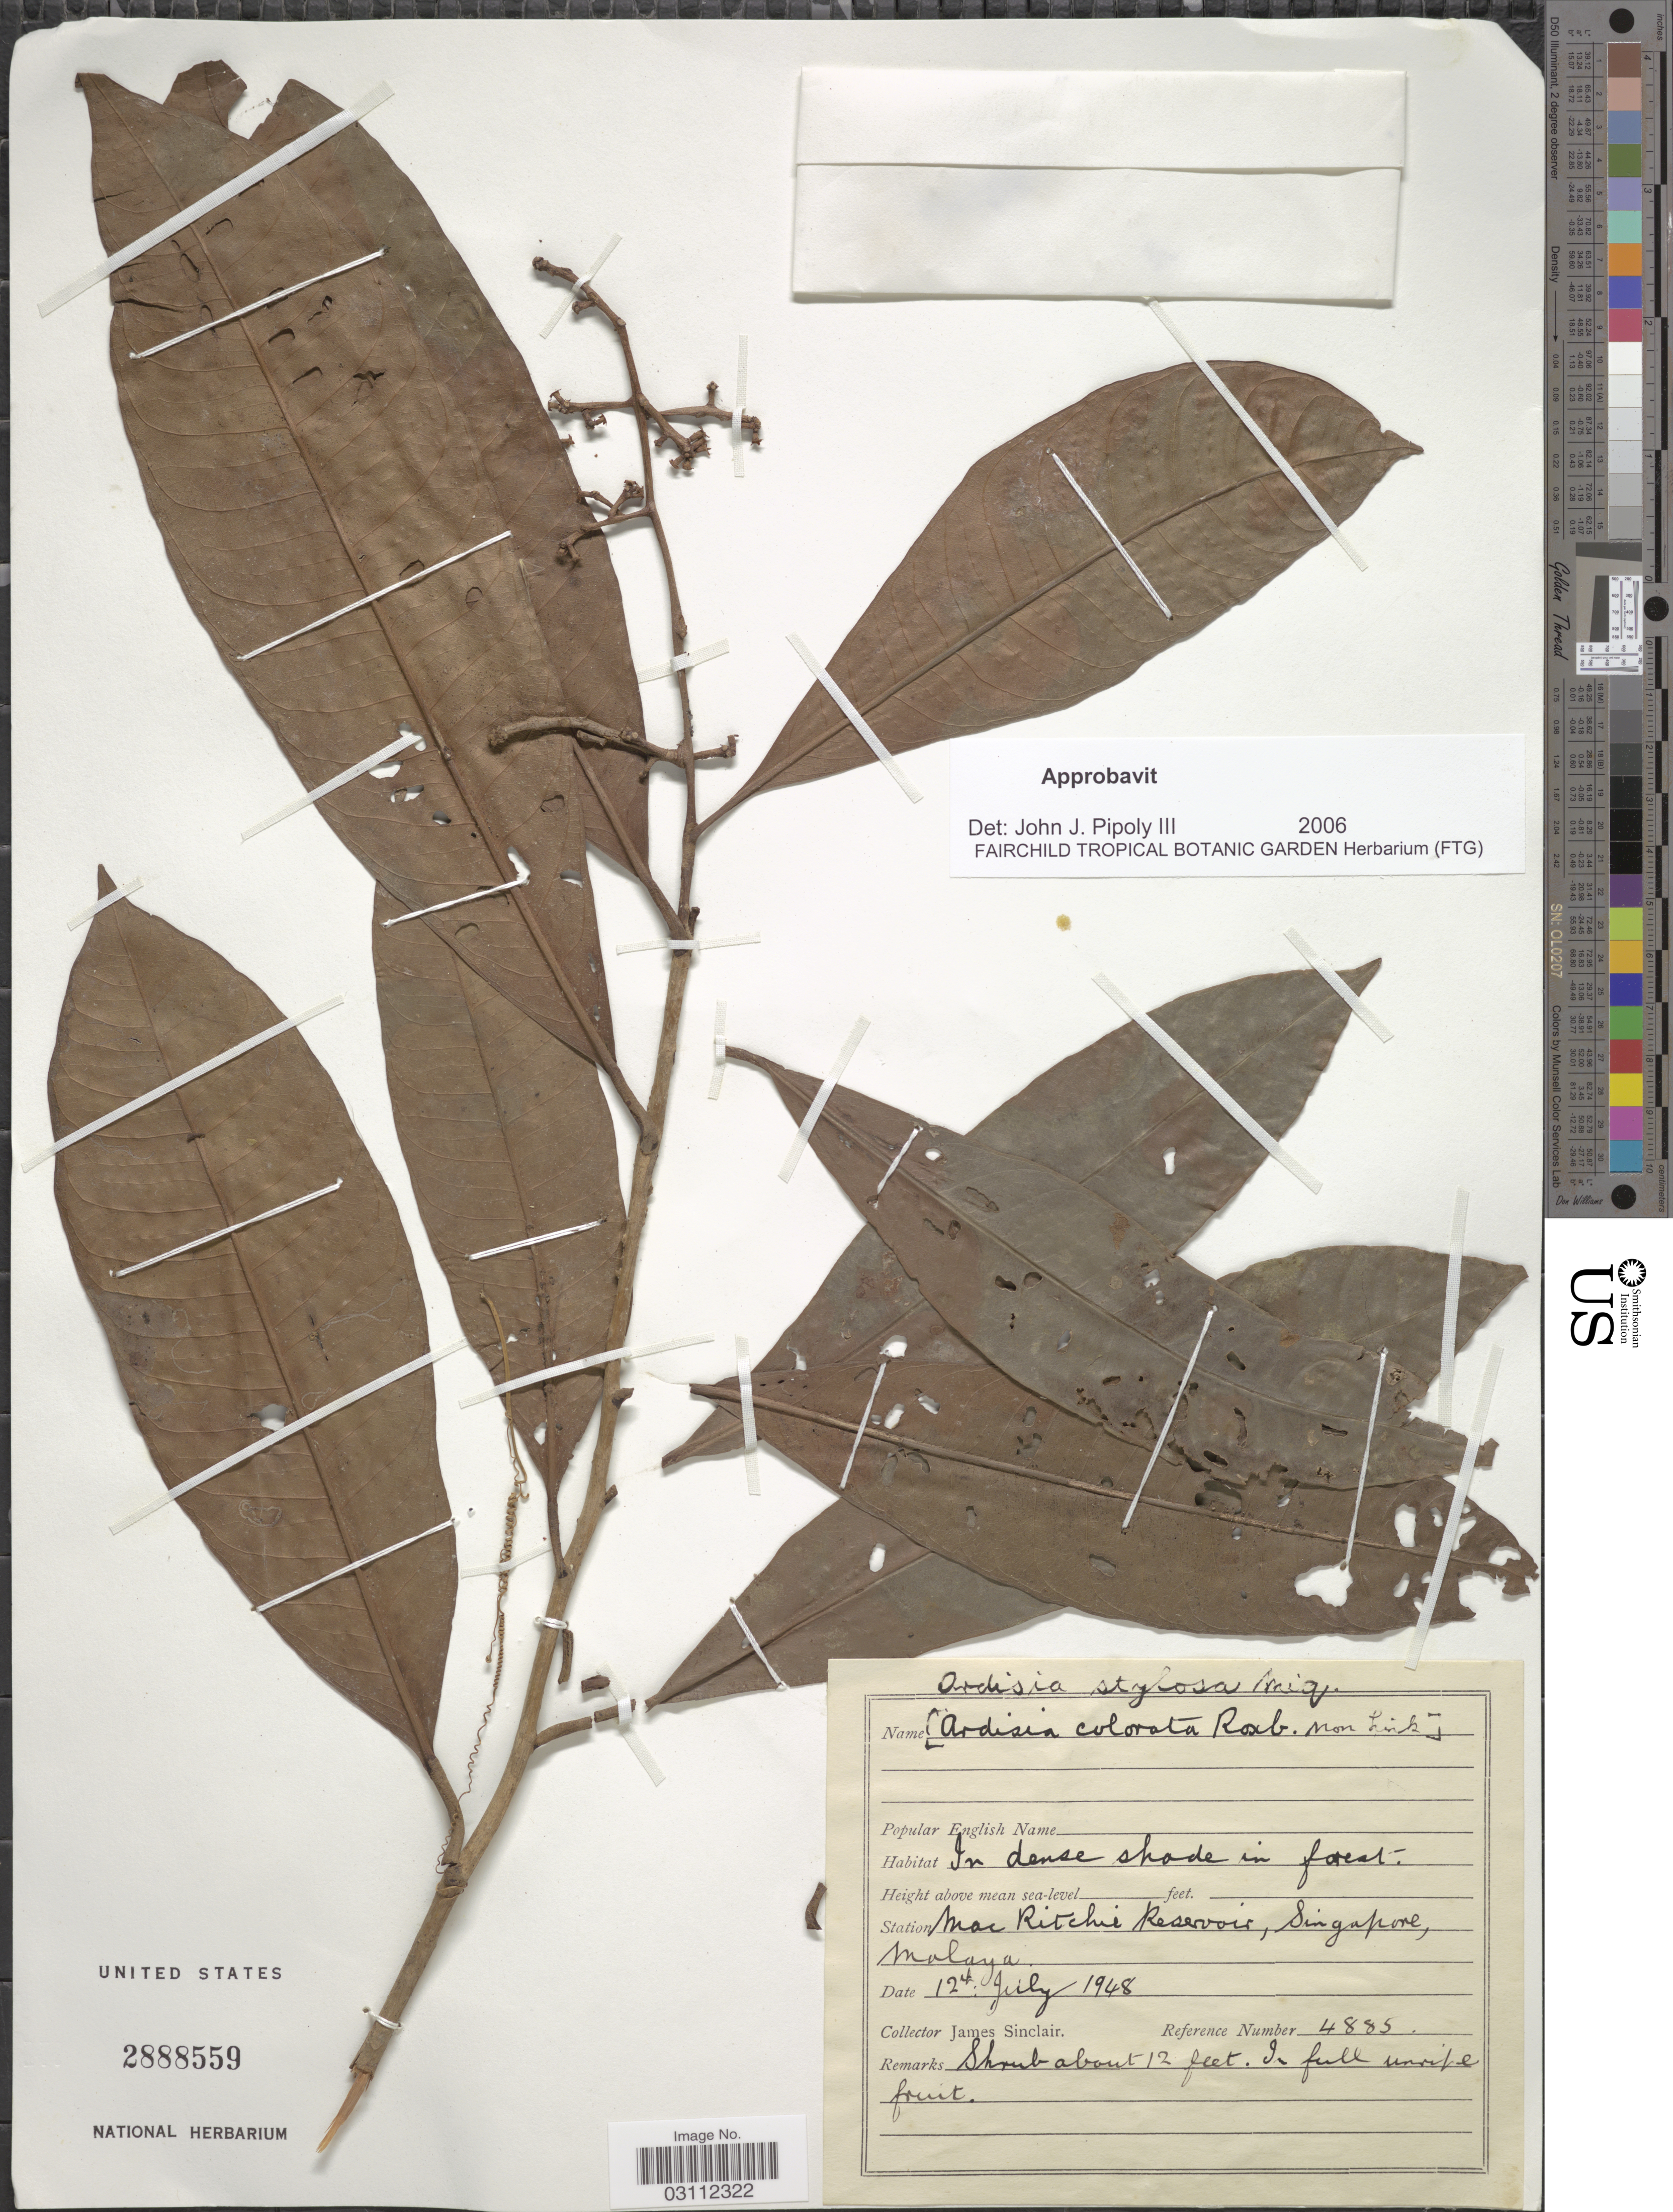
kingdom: Plantae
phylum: Tracheophyta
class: Magnoliopsida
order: Ericales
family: Primulaceae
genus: Ardisia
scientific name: Ardisia colorata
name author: Roxb.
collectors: J. Sinclair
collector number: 4885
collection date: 1948-07-12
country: Singapore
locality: Station near Ritchie Reservoir, Singapore, Malaya.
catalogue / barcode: US 2888559